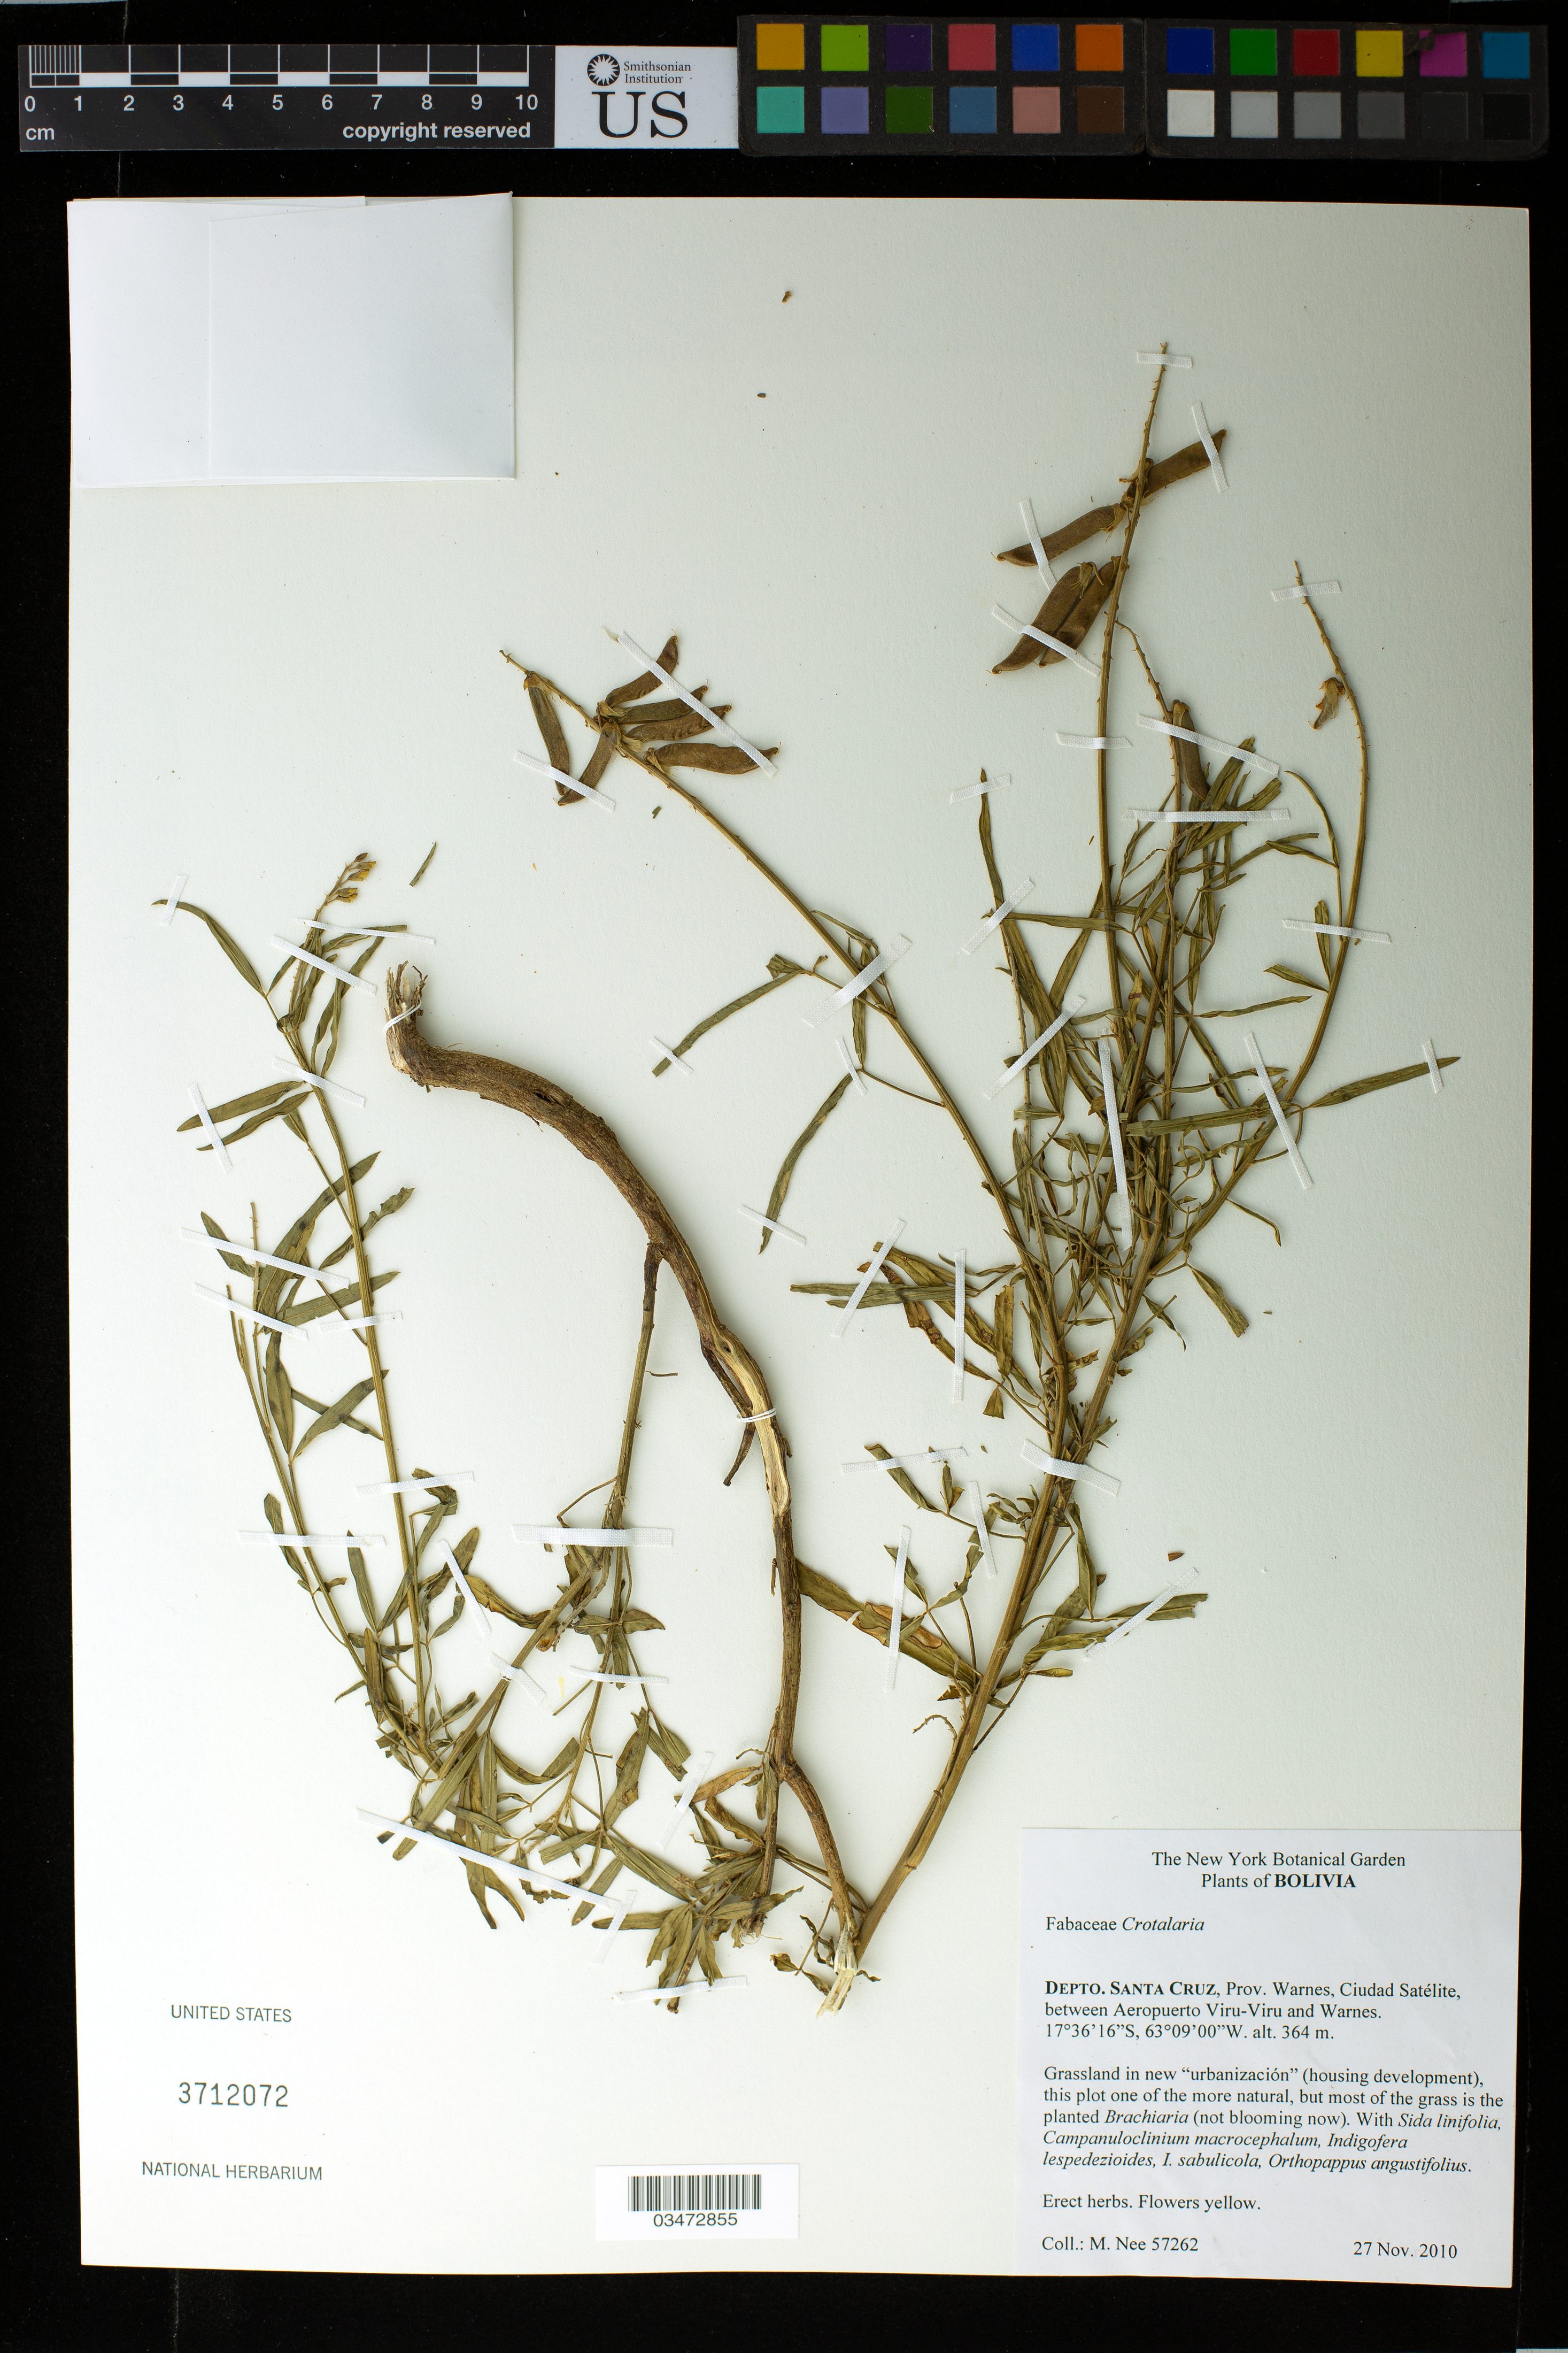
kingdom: Plantae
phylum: Tracheophyta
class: Magnoliopsida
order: Fabales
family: Fabaceae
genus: Crotalaria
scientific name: Crotalaria sp.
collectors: M. Nee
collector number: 57262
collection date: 2010-11-27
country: Bolivia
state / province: Santa Cruz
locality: Depto. Santa Cruz, Prov. Warnes, Ciudad Satelite, between Aeropuerto Viru-Viru and Warnes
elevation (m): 364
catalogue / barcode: US 3712072